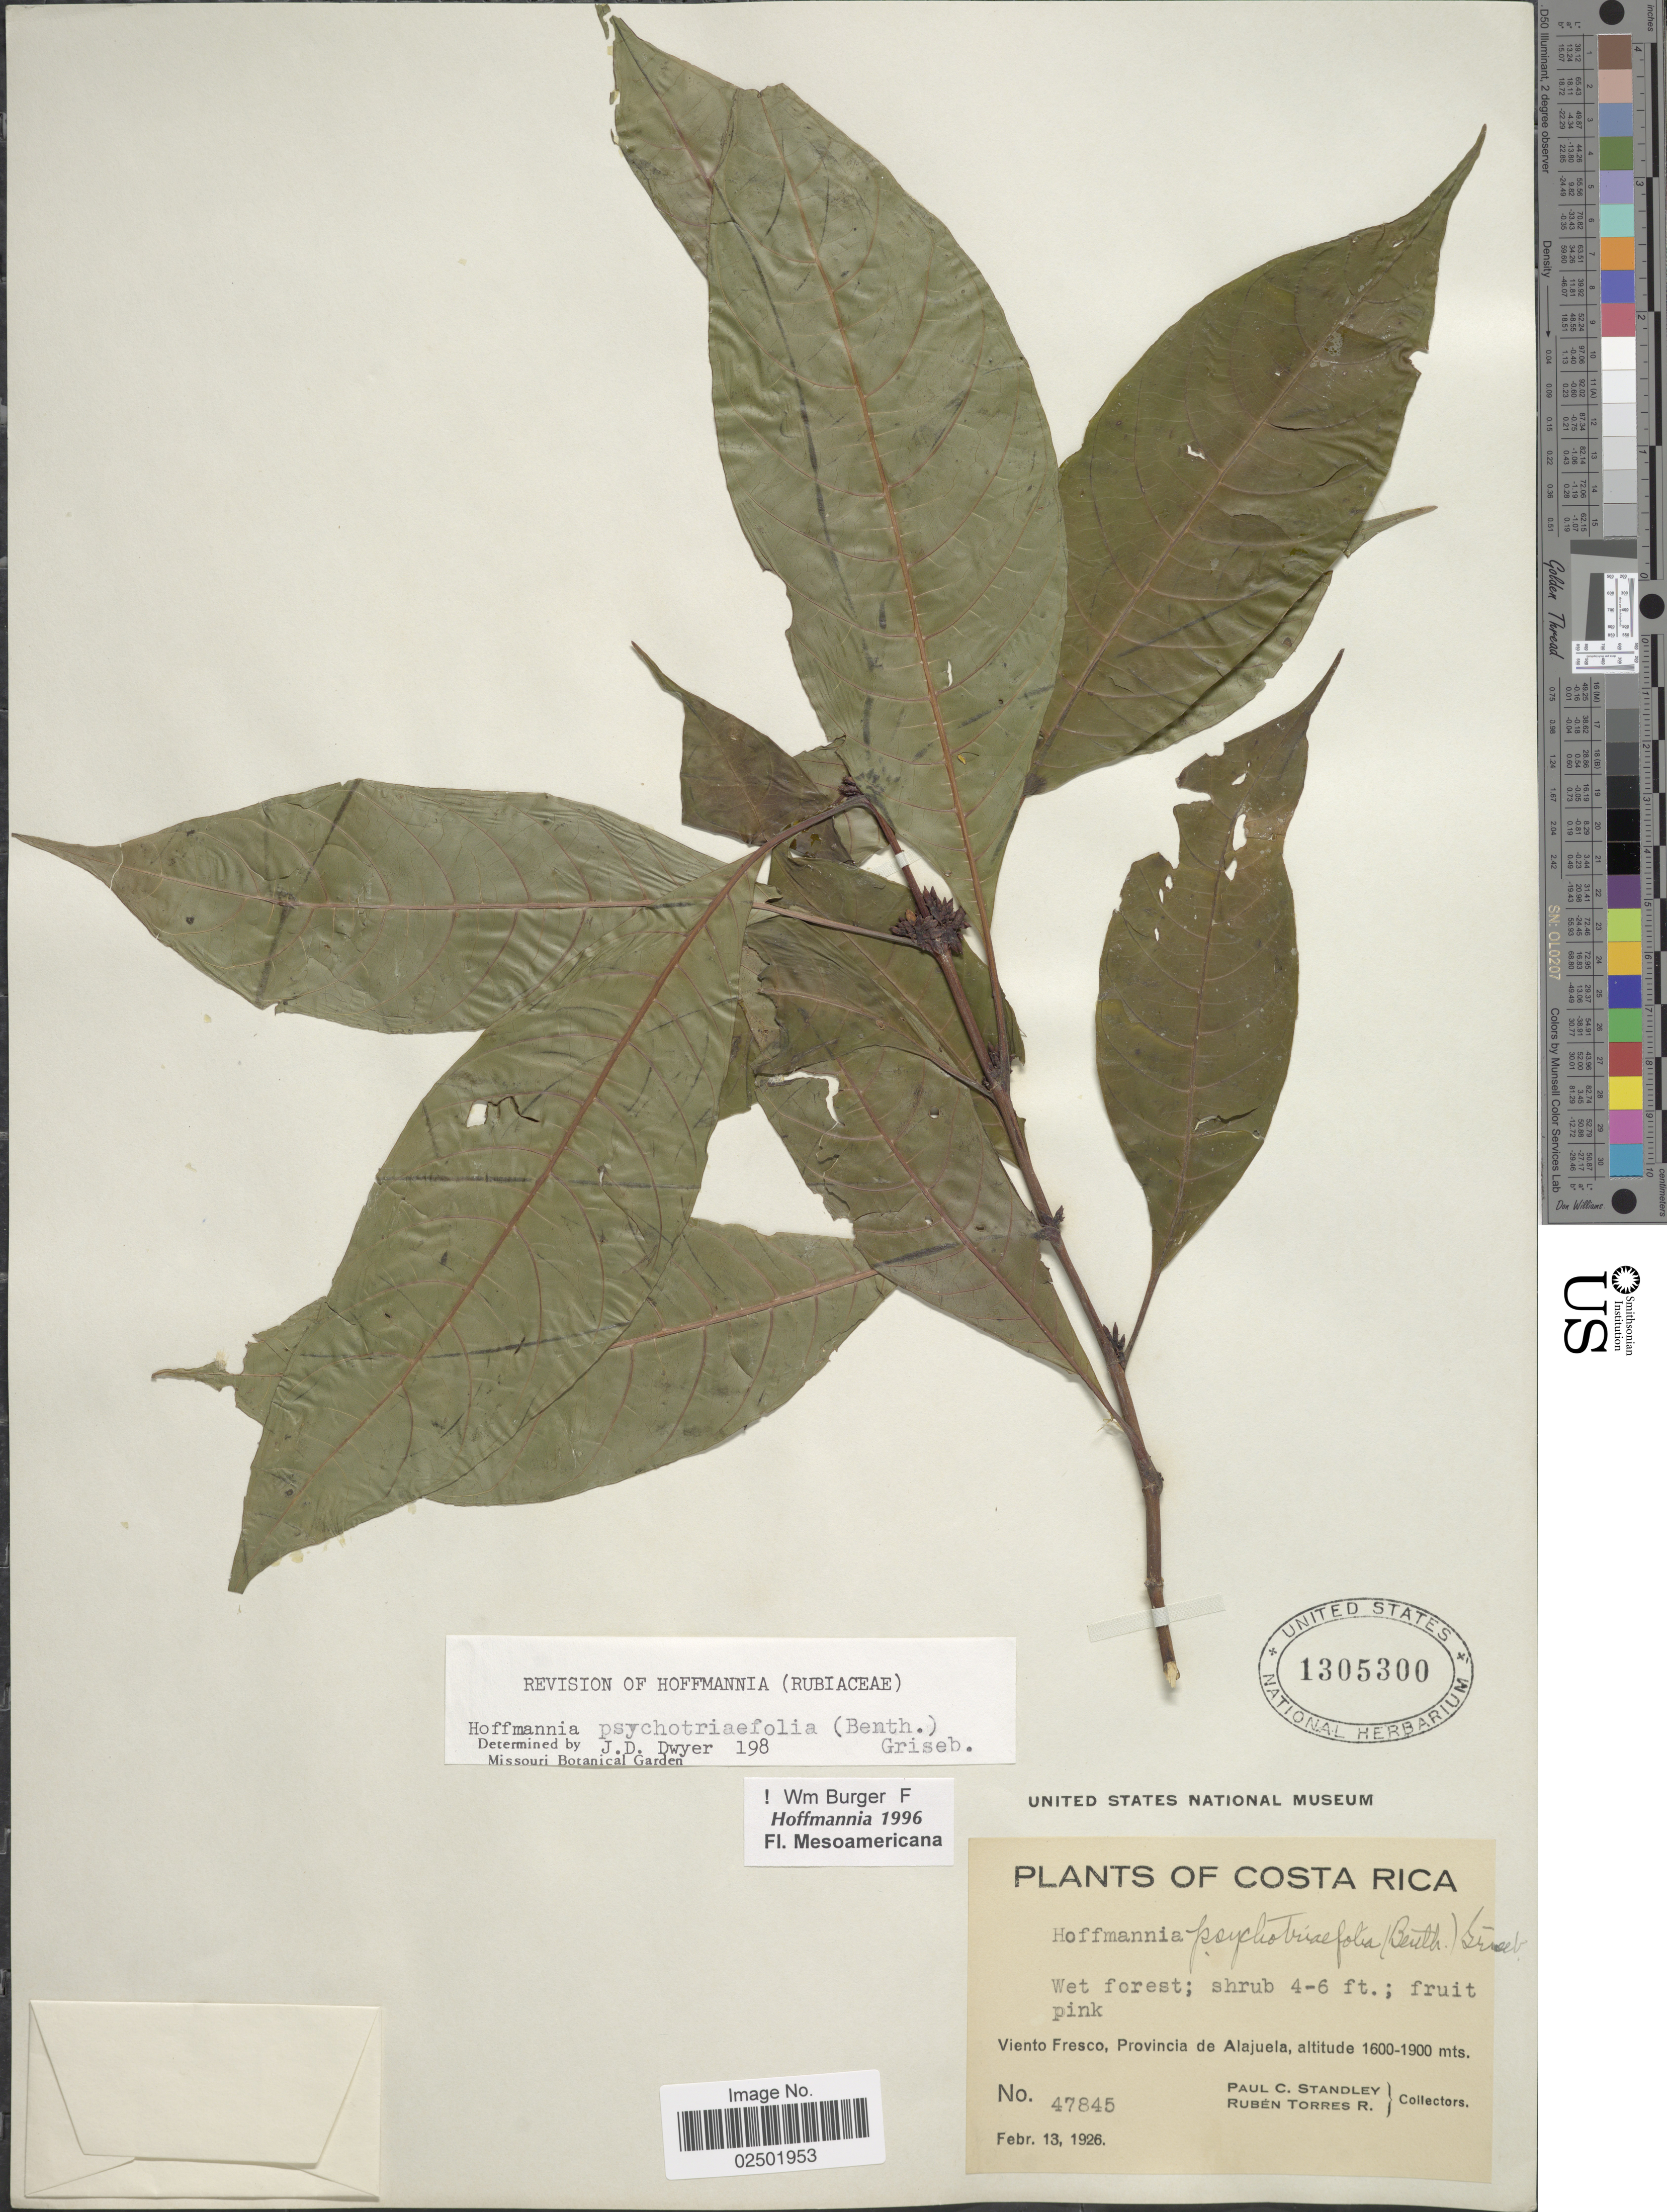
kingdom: Plantae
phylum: Tracheophyta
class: Magnoliopsida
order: Gentianales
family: Rubiaceae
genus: Hoffmannia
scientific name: Hoffmannia psychotriifolia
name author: (Benth.) Griseb.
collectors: P. C. Standley & R. Torres Rojas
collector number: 47845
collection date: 1926-02-13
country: Costa Rica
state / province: Alajuela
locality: Viento Fresco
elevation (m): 1600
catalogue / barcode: US 1305300